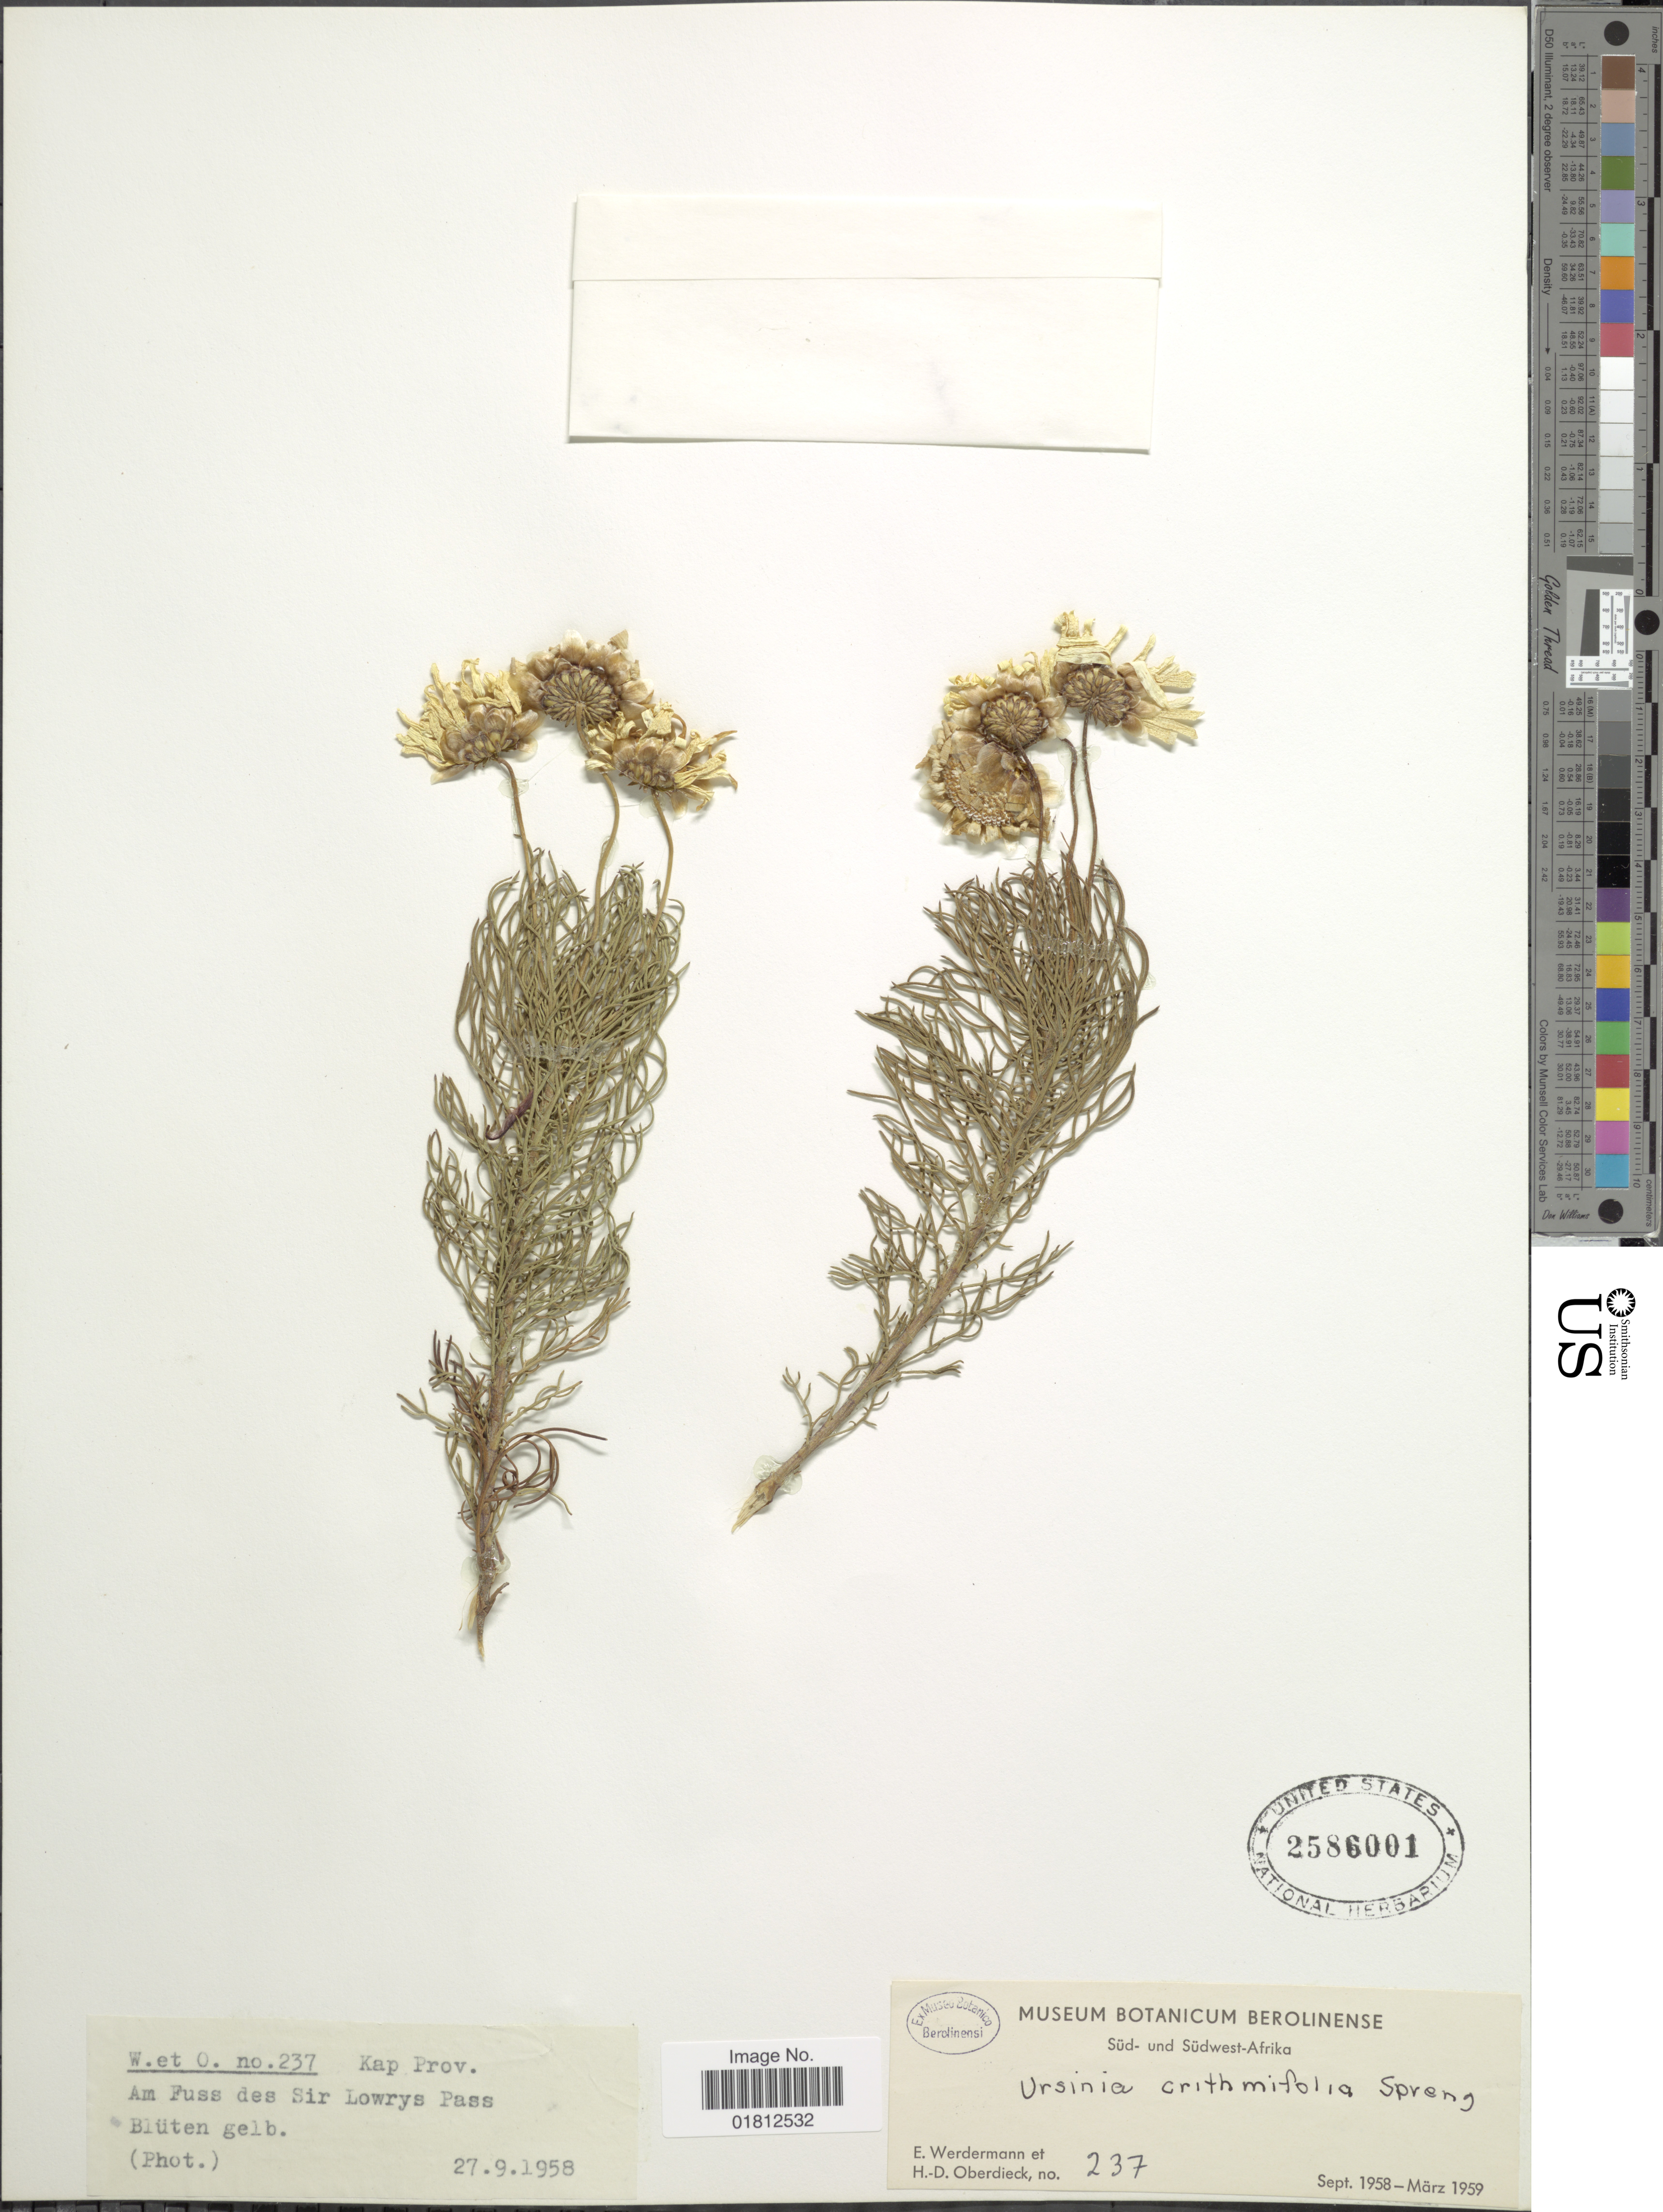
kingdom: Plantae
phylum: Tracheophyta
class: Magnoliopsida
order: Asterales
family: Asteraceae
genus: Ursinia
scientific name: Ursinia crithmifolia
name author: Spreng.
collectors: E. Wedermann & H. Oberdieck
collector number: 237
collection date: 1958-09/1959-03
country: South Africa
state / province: Western Cape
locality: Am Fuss des Sir Lowrys Pass Blüten gelb., Süd- Südwest-Afrika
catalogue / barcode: US 2586001